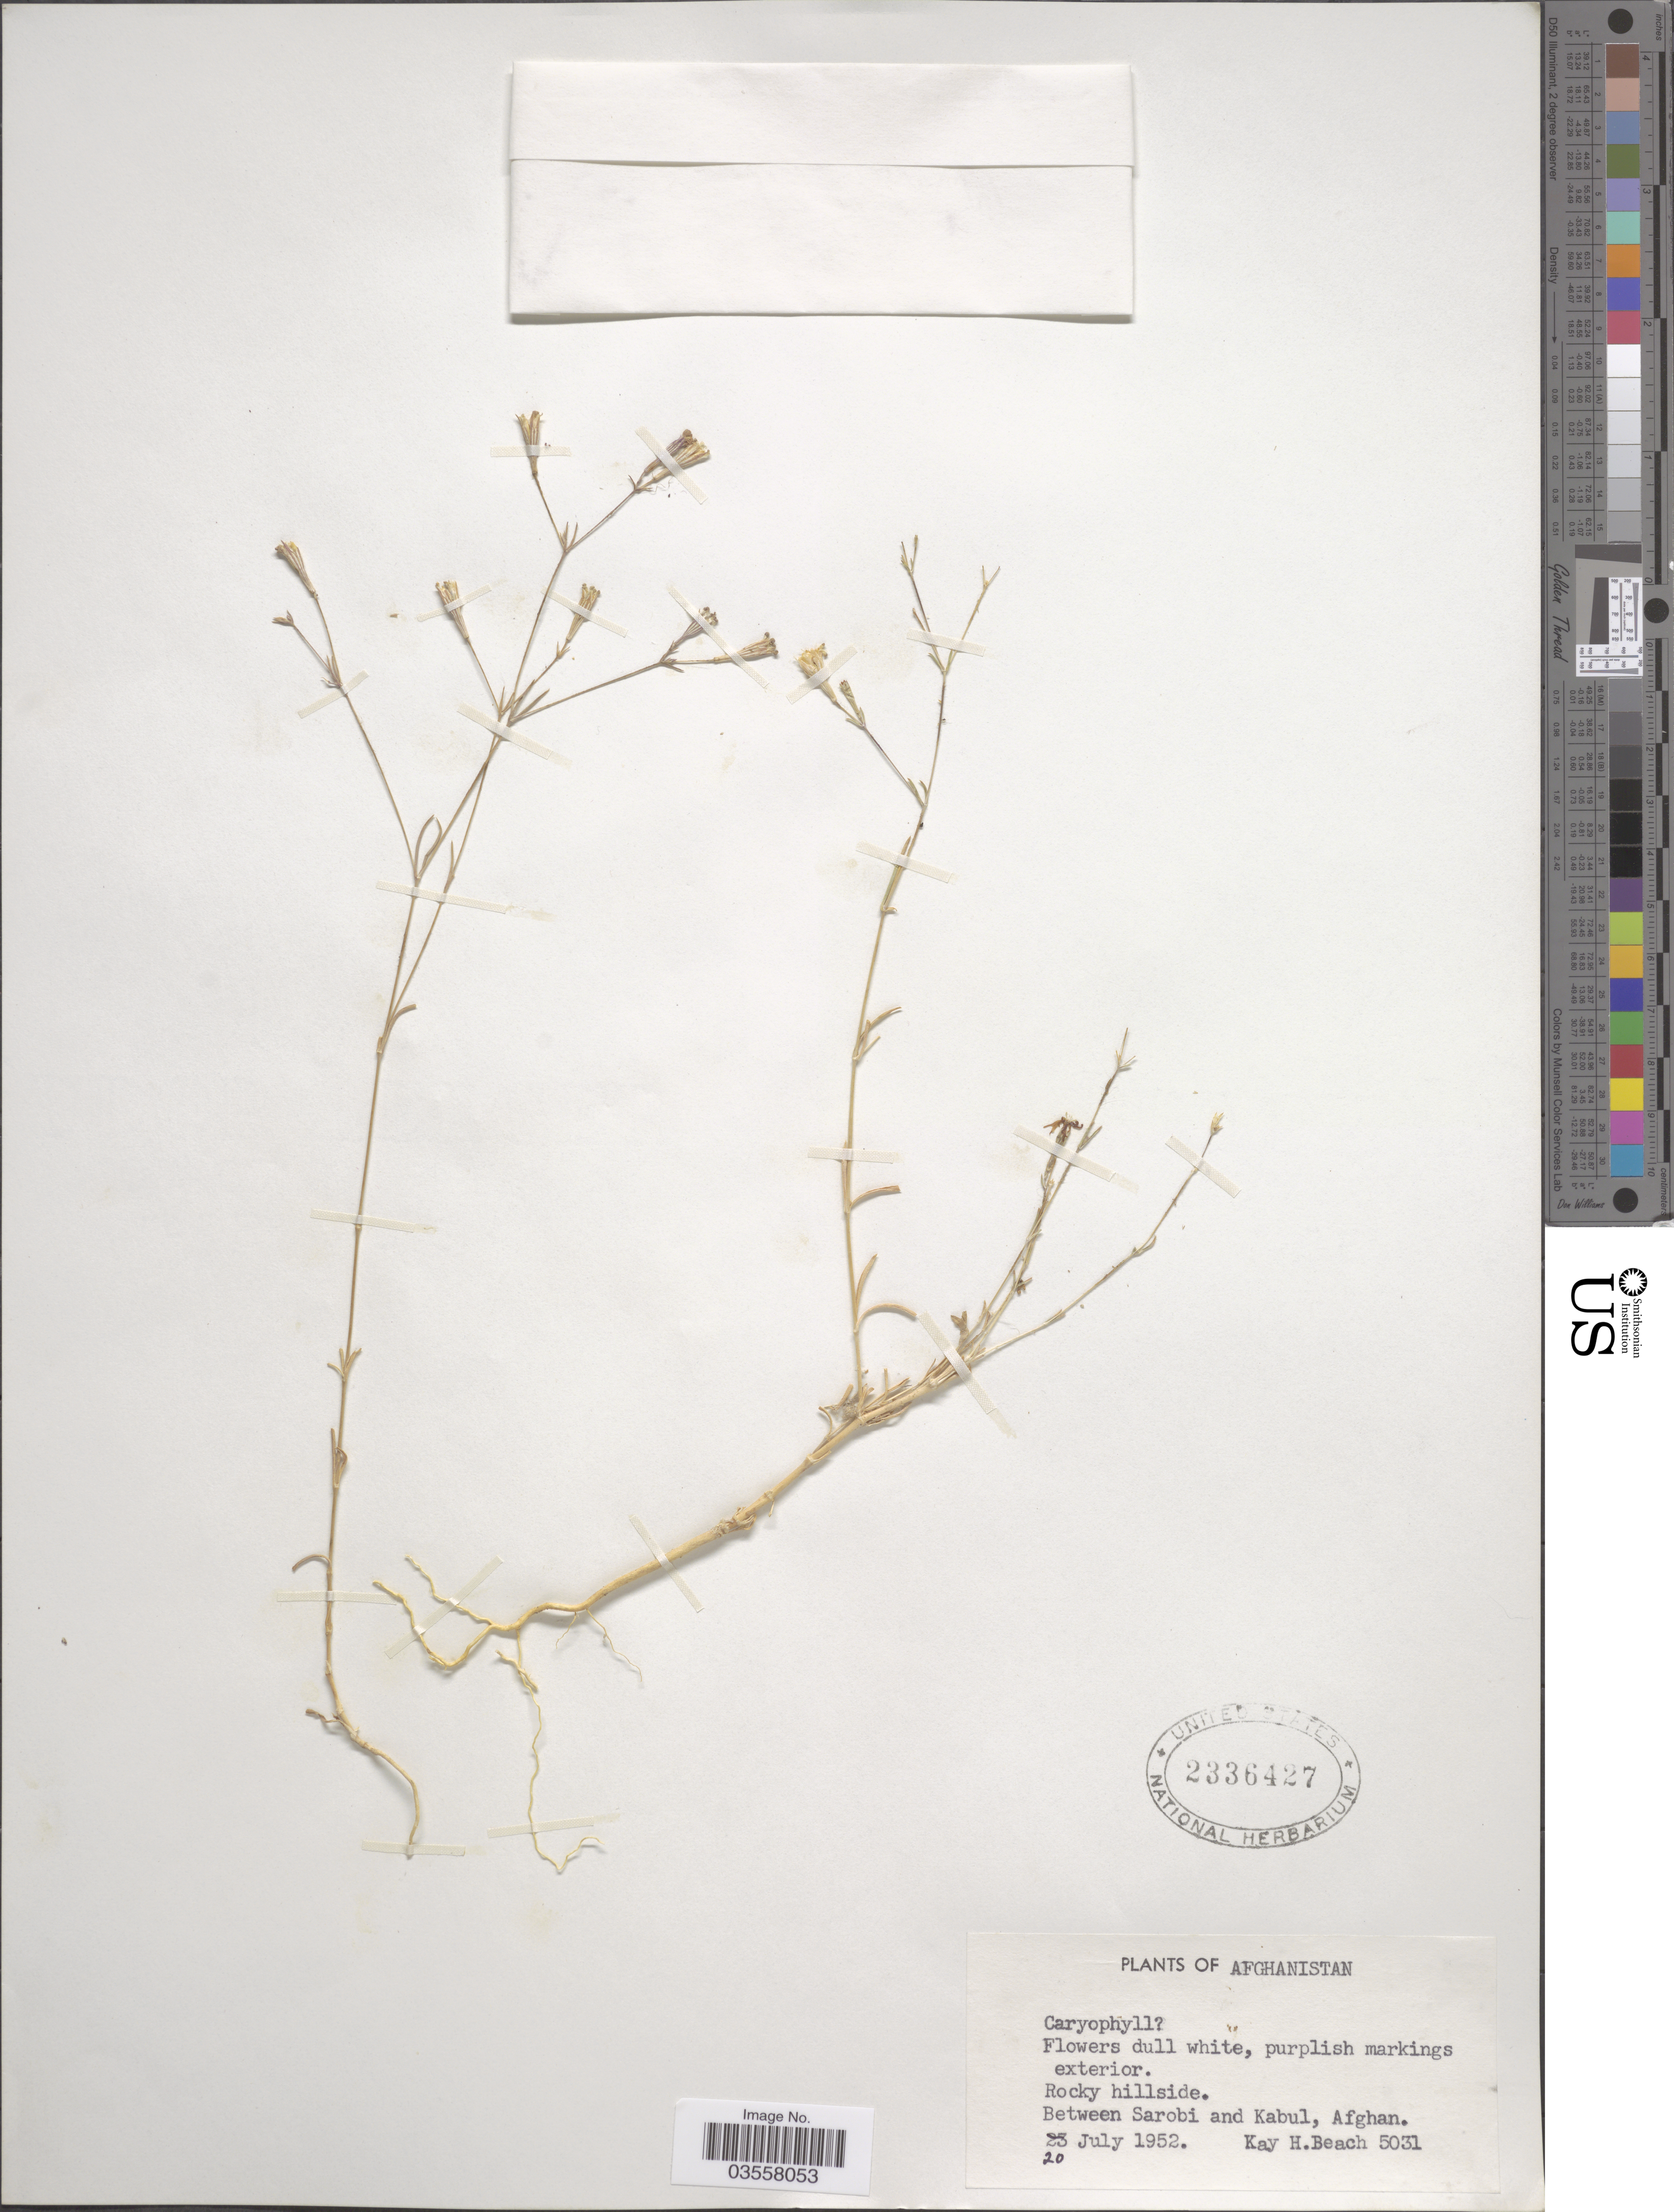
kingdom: Plantae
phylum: Tracheophyta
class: Magnoliopsida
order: Caryophyllales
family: Caryophyllaceae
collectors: K. H. Beach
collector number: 5031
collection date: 1952-07-20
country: Afghanistan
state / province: Kabul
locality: Between Sarobi and Kabul, Afghan.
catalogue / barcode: US 2336427